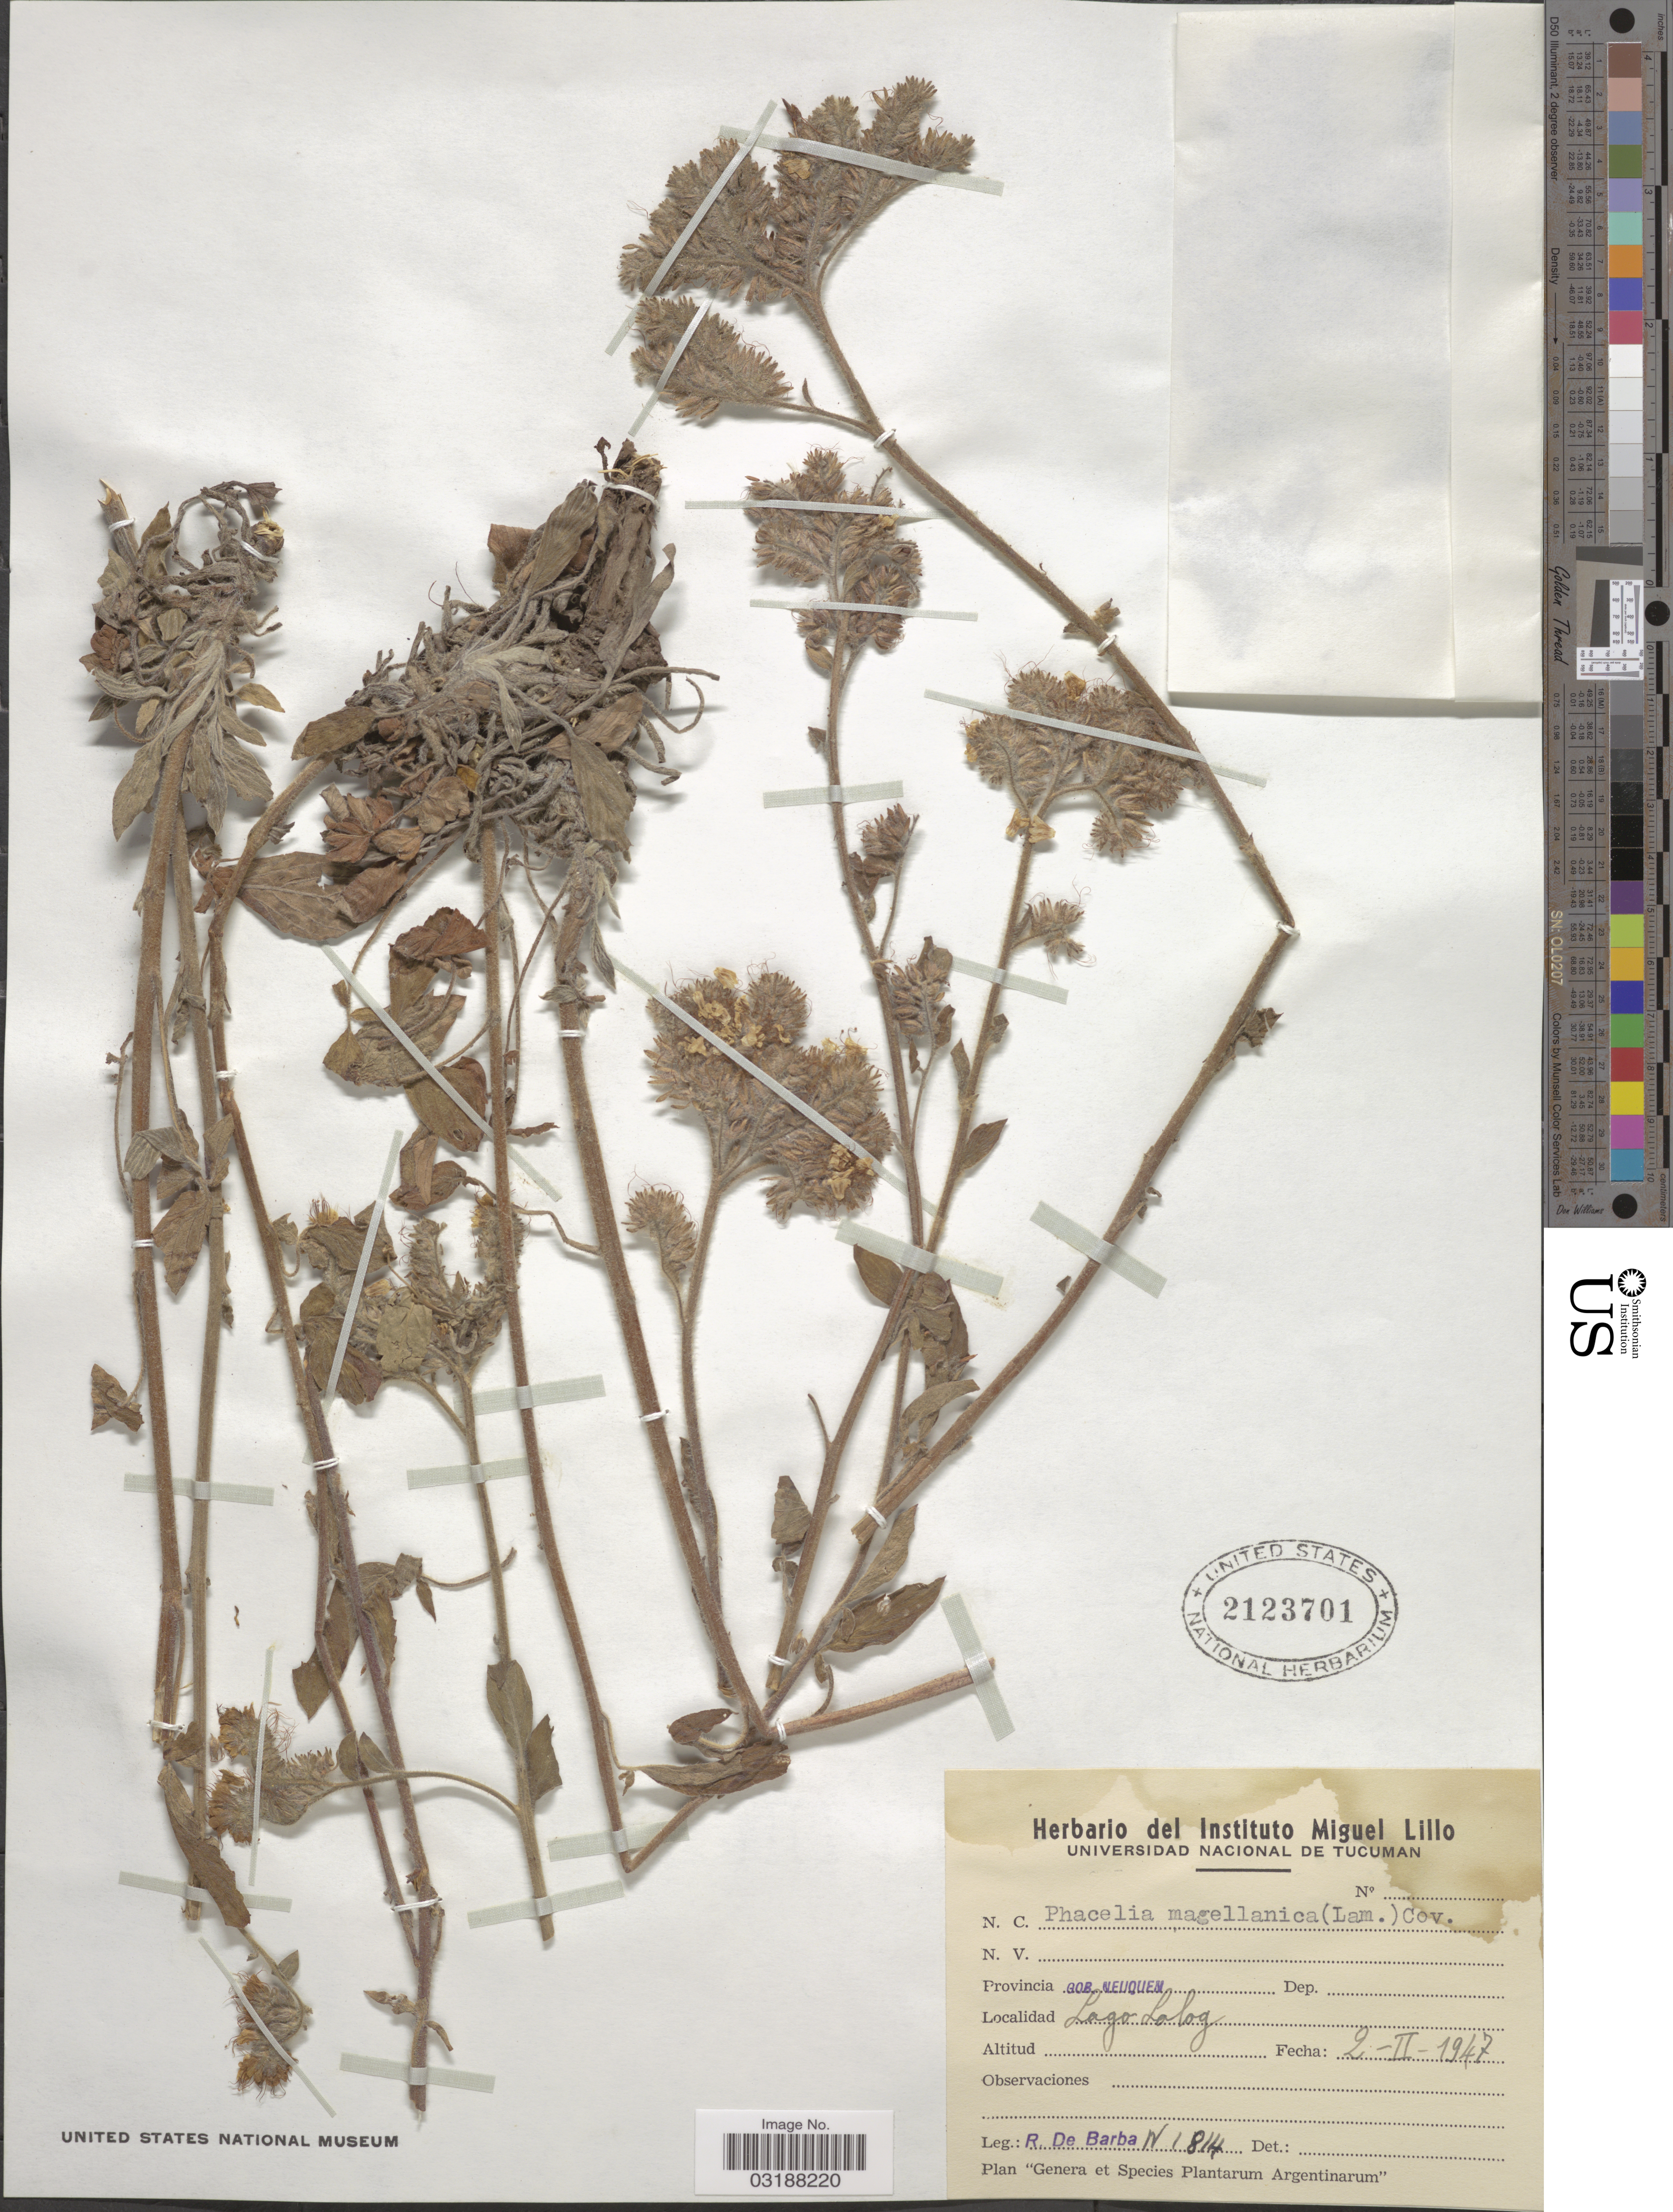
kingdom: Plantae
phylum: Tracheophyta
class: Magnoliopsida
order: Boraginales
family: Hydrophyllaceae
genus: Phacelia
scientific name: Phacelia magellanica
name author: (Lam.) Coville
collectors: R. De Barba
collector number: W 1814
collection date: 1947-02-02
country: Argentina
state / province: Neuquen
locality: Gob. Nuequen, Lago Lolog.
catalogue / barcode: US 2123701